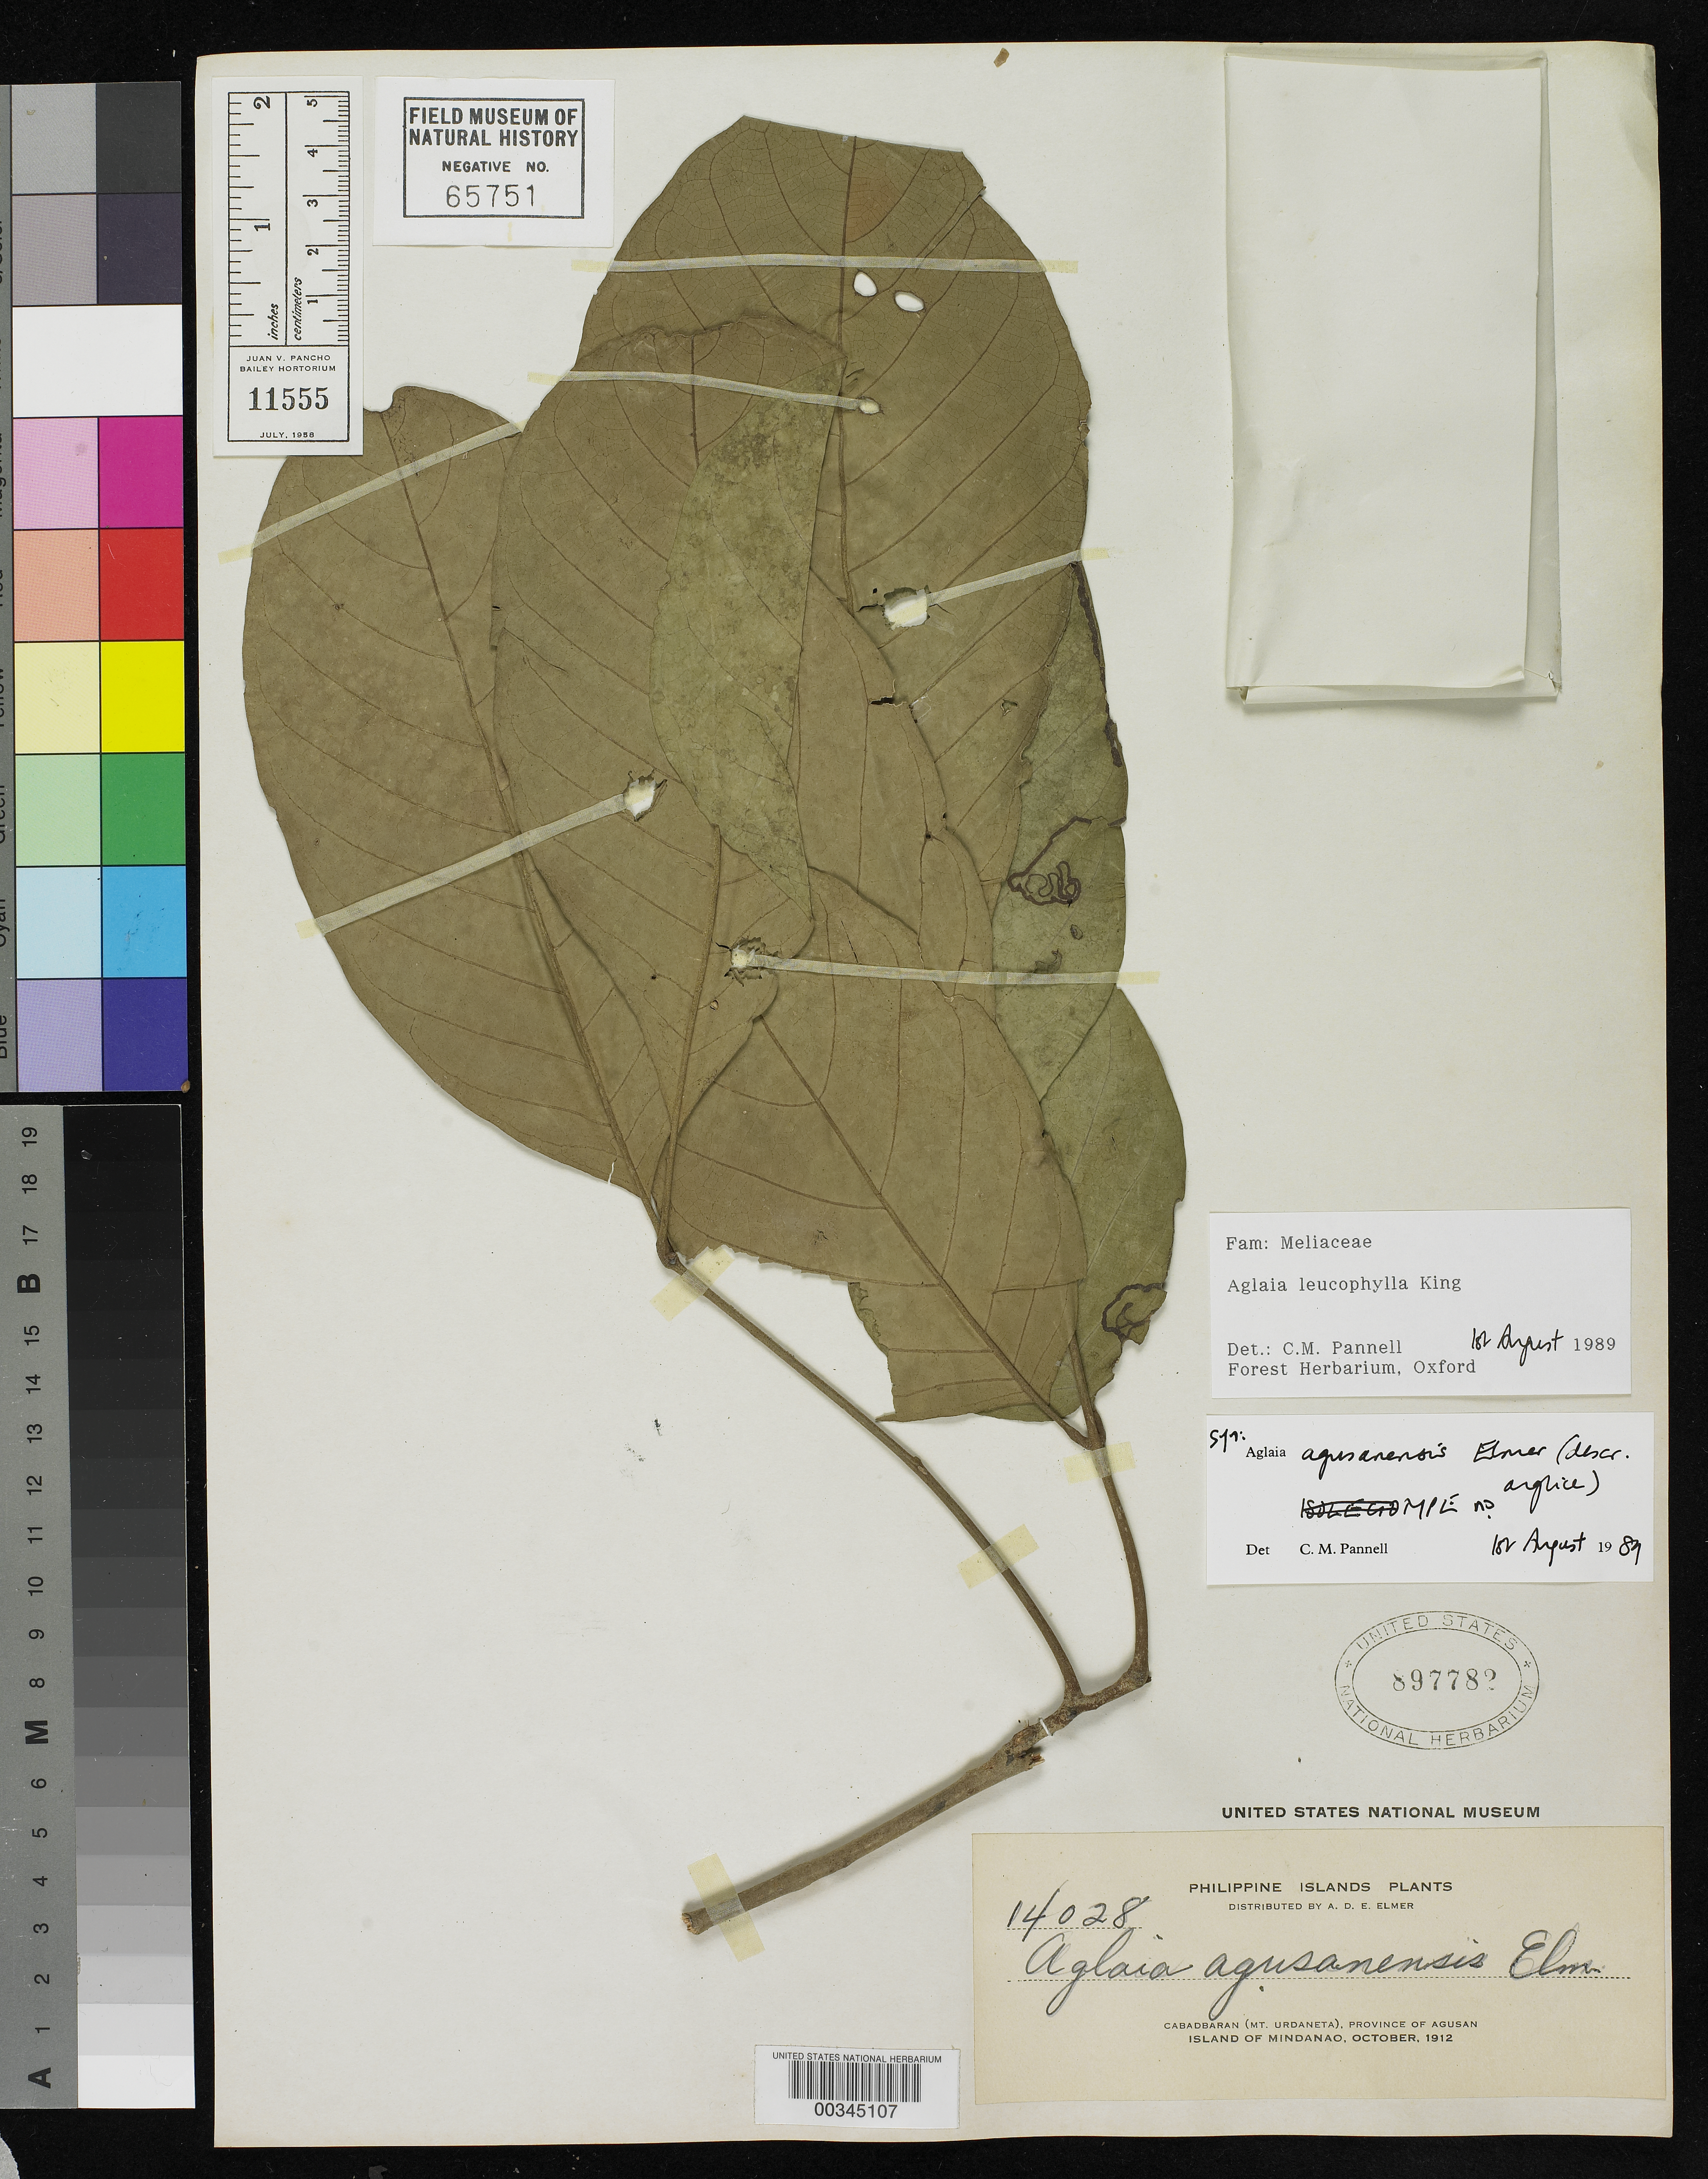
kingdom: Plantae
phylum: Tracheophyta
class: Magnoliopsida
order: Sapindales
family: Meliaceae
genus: Aglaia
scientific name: Aglaia leucophylla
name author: King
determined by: Pannell, C. M.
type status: Voucher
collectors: A. D. E. Elmer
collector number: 14028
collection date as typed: Oct 1912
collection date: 1912-10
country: Philippines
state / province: Caraga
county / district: Agusan del Norte / Agusan del Sur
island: Mindanao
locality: Catangan Creek.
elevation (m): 914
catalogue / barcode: US 897782